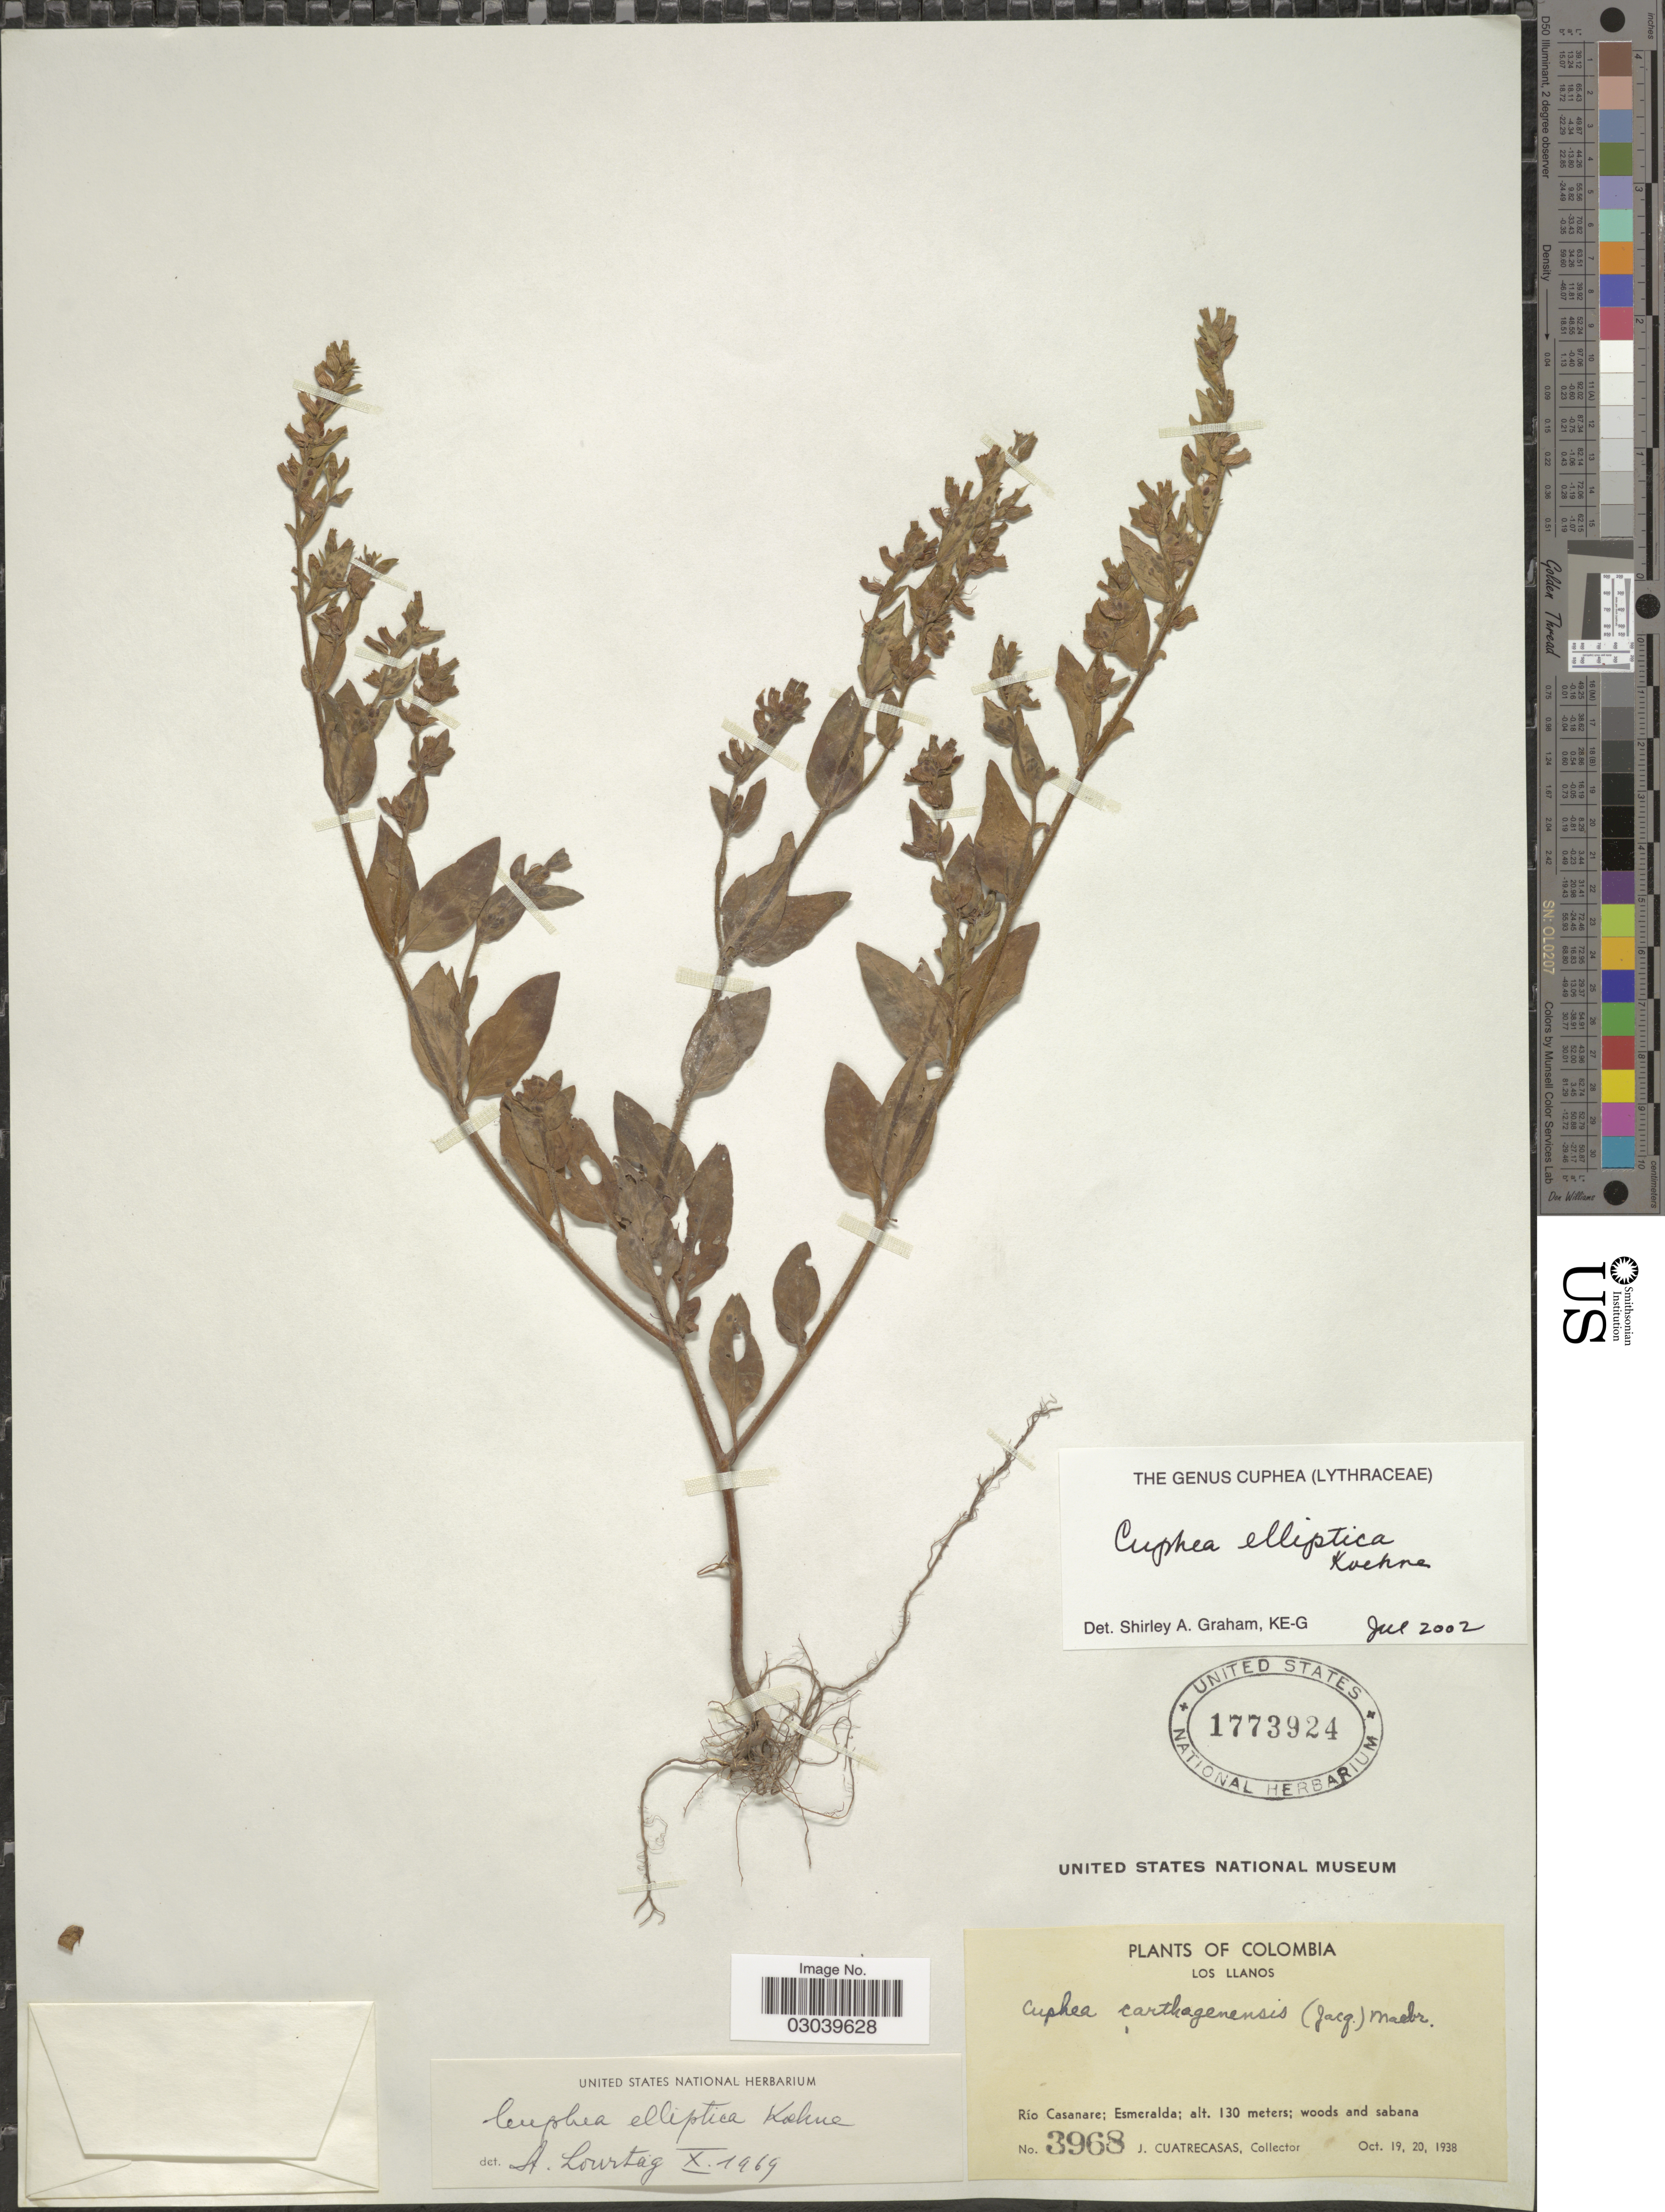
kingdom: Plantae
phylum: Tracheophyta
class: Magnoliopsida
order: Myrtales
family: Lythraceae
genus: Cuphea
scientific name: Cuphea elliptica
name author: Koehne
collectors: J. Cuatrecasas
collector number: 3968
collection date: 1938-10-19/1938-10-20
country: Ecuador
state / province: Esmeraldas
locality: Los Llanos. Río Casanare.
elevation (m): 130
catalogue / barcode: US 1773924